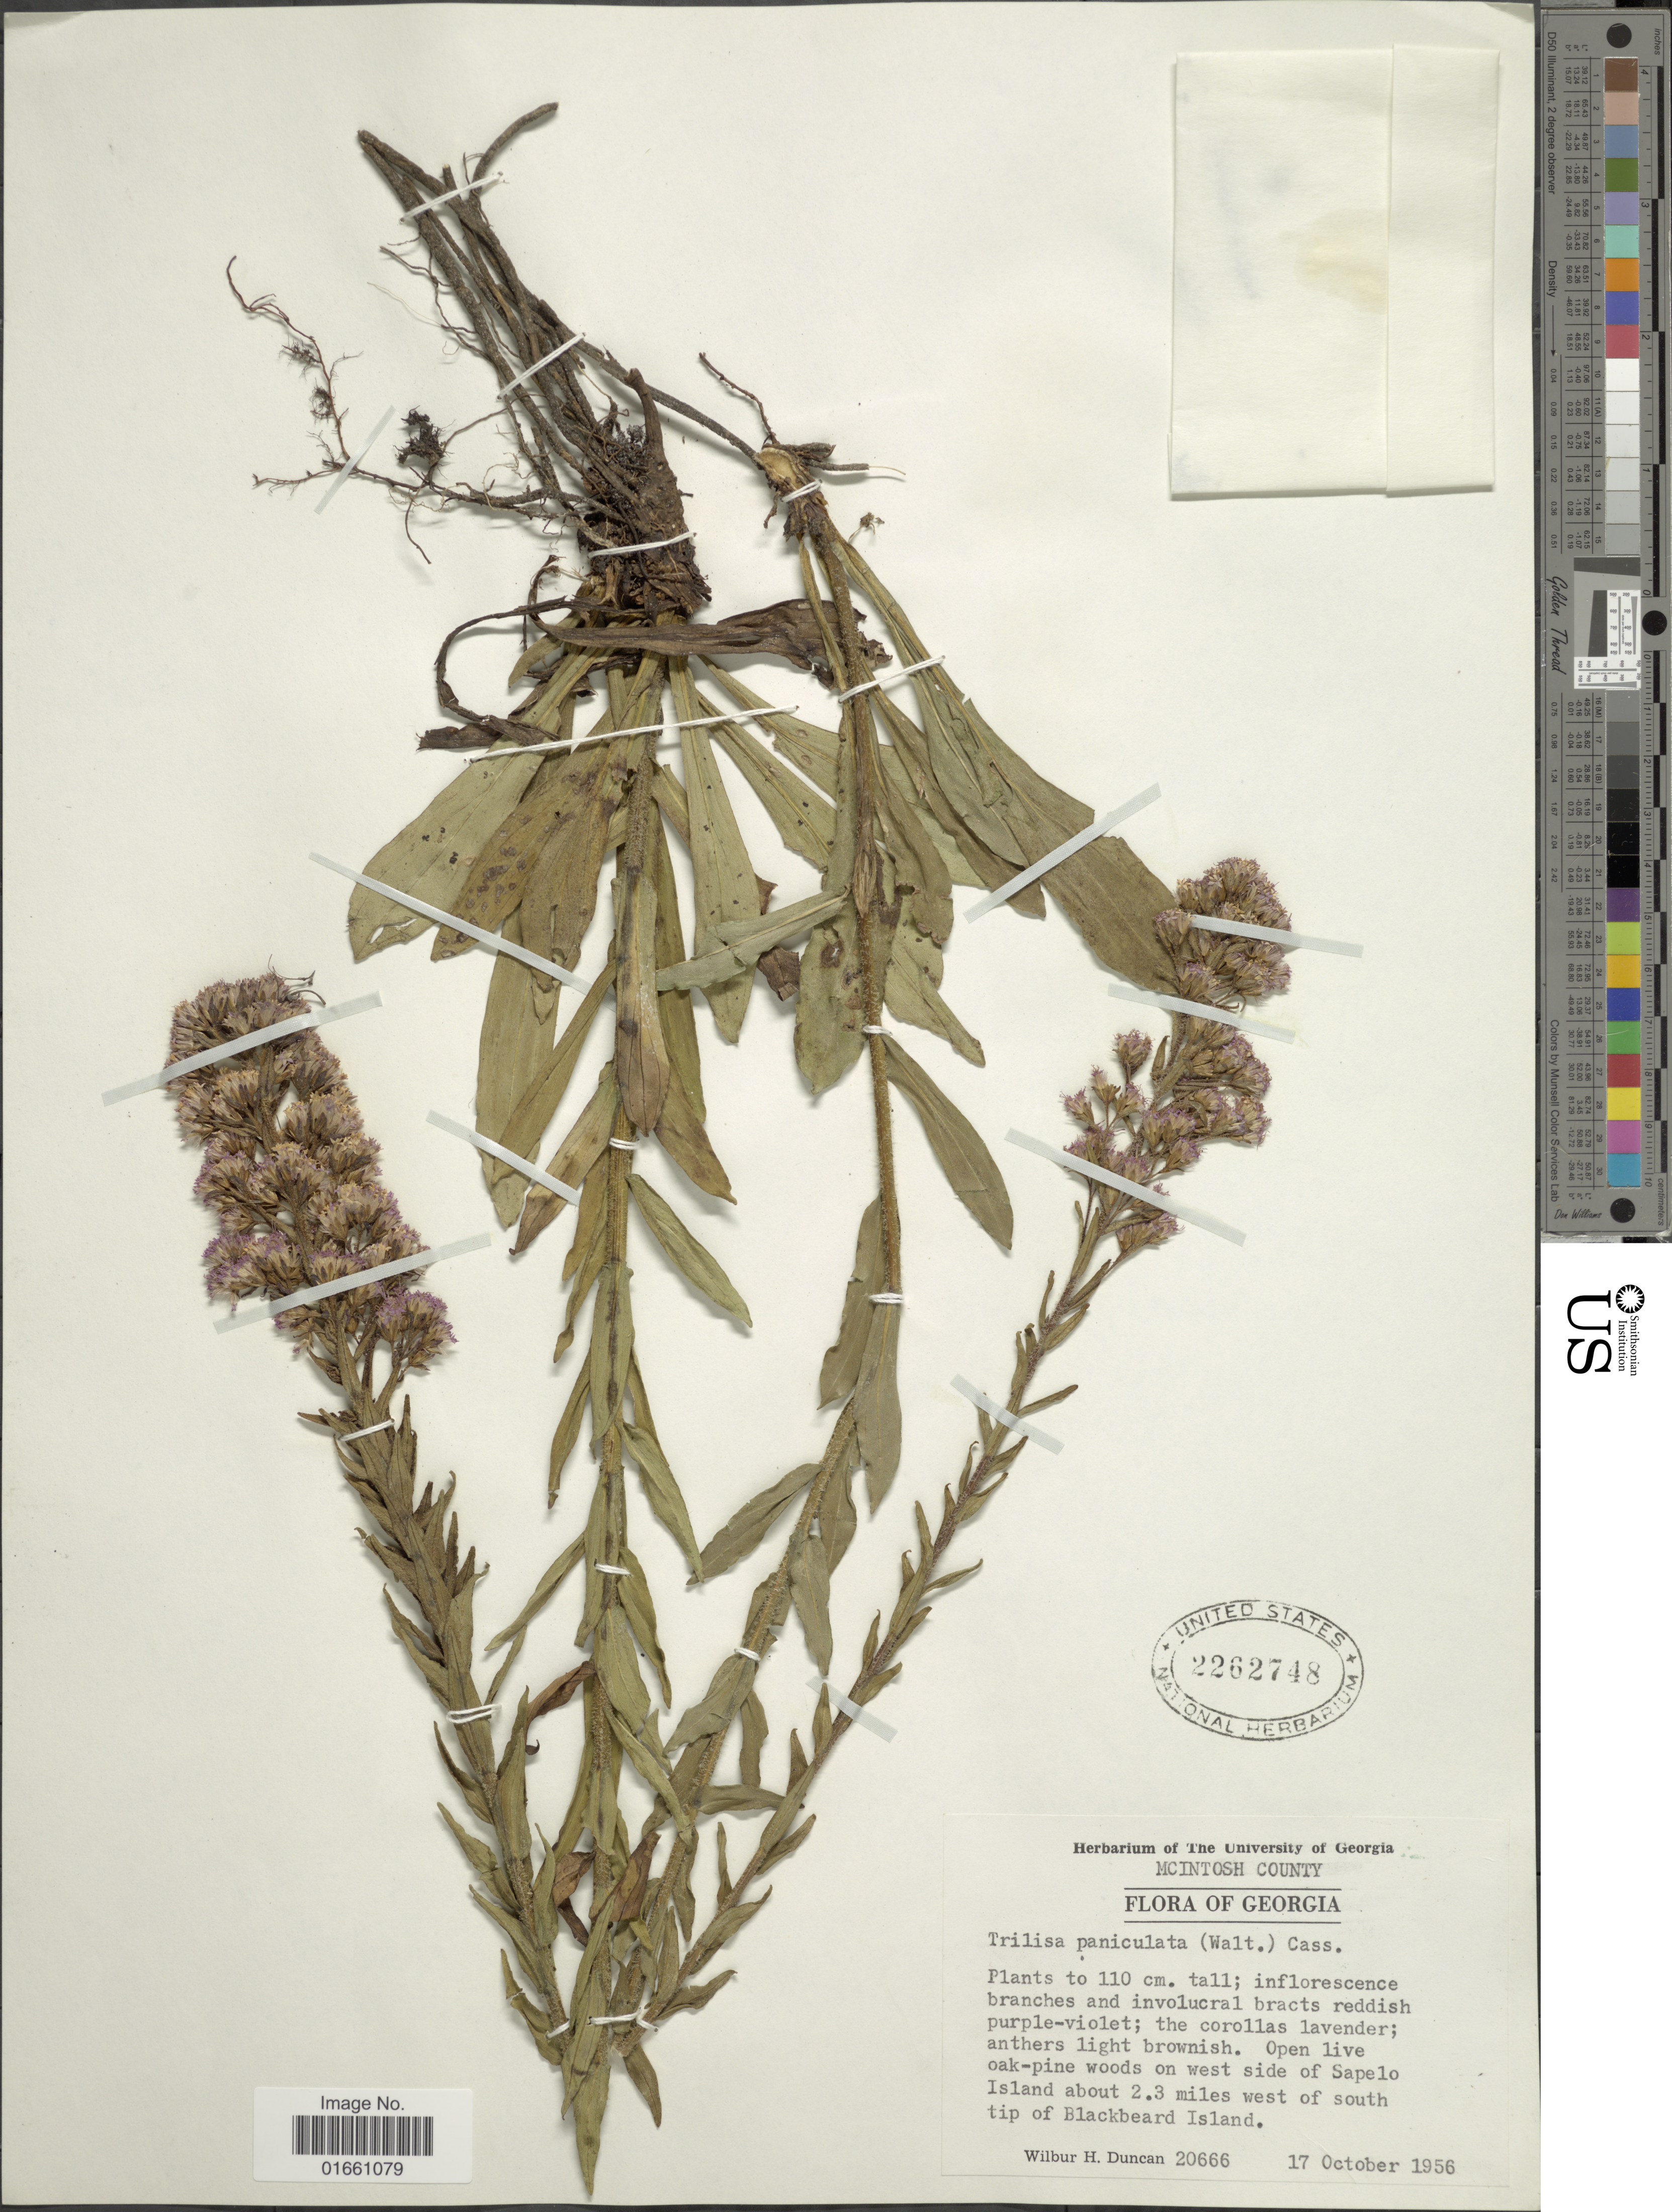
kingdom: Plantae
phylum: Tracheophyta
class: Magnoliopsida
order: Asterales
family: Asteraceae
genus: Trilisa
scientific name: Trilisa paniculata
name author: (J.F. Gmel.) Cass.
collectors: W. H. Duncan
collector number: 20666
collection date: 1956-10-17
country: United States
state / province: Georgia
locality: McIntosh County, Open live oak-pine woods on west side of Sapelo Island about 2.3 miles west of south tip of Blackbeard Island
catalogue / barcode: US 2262748